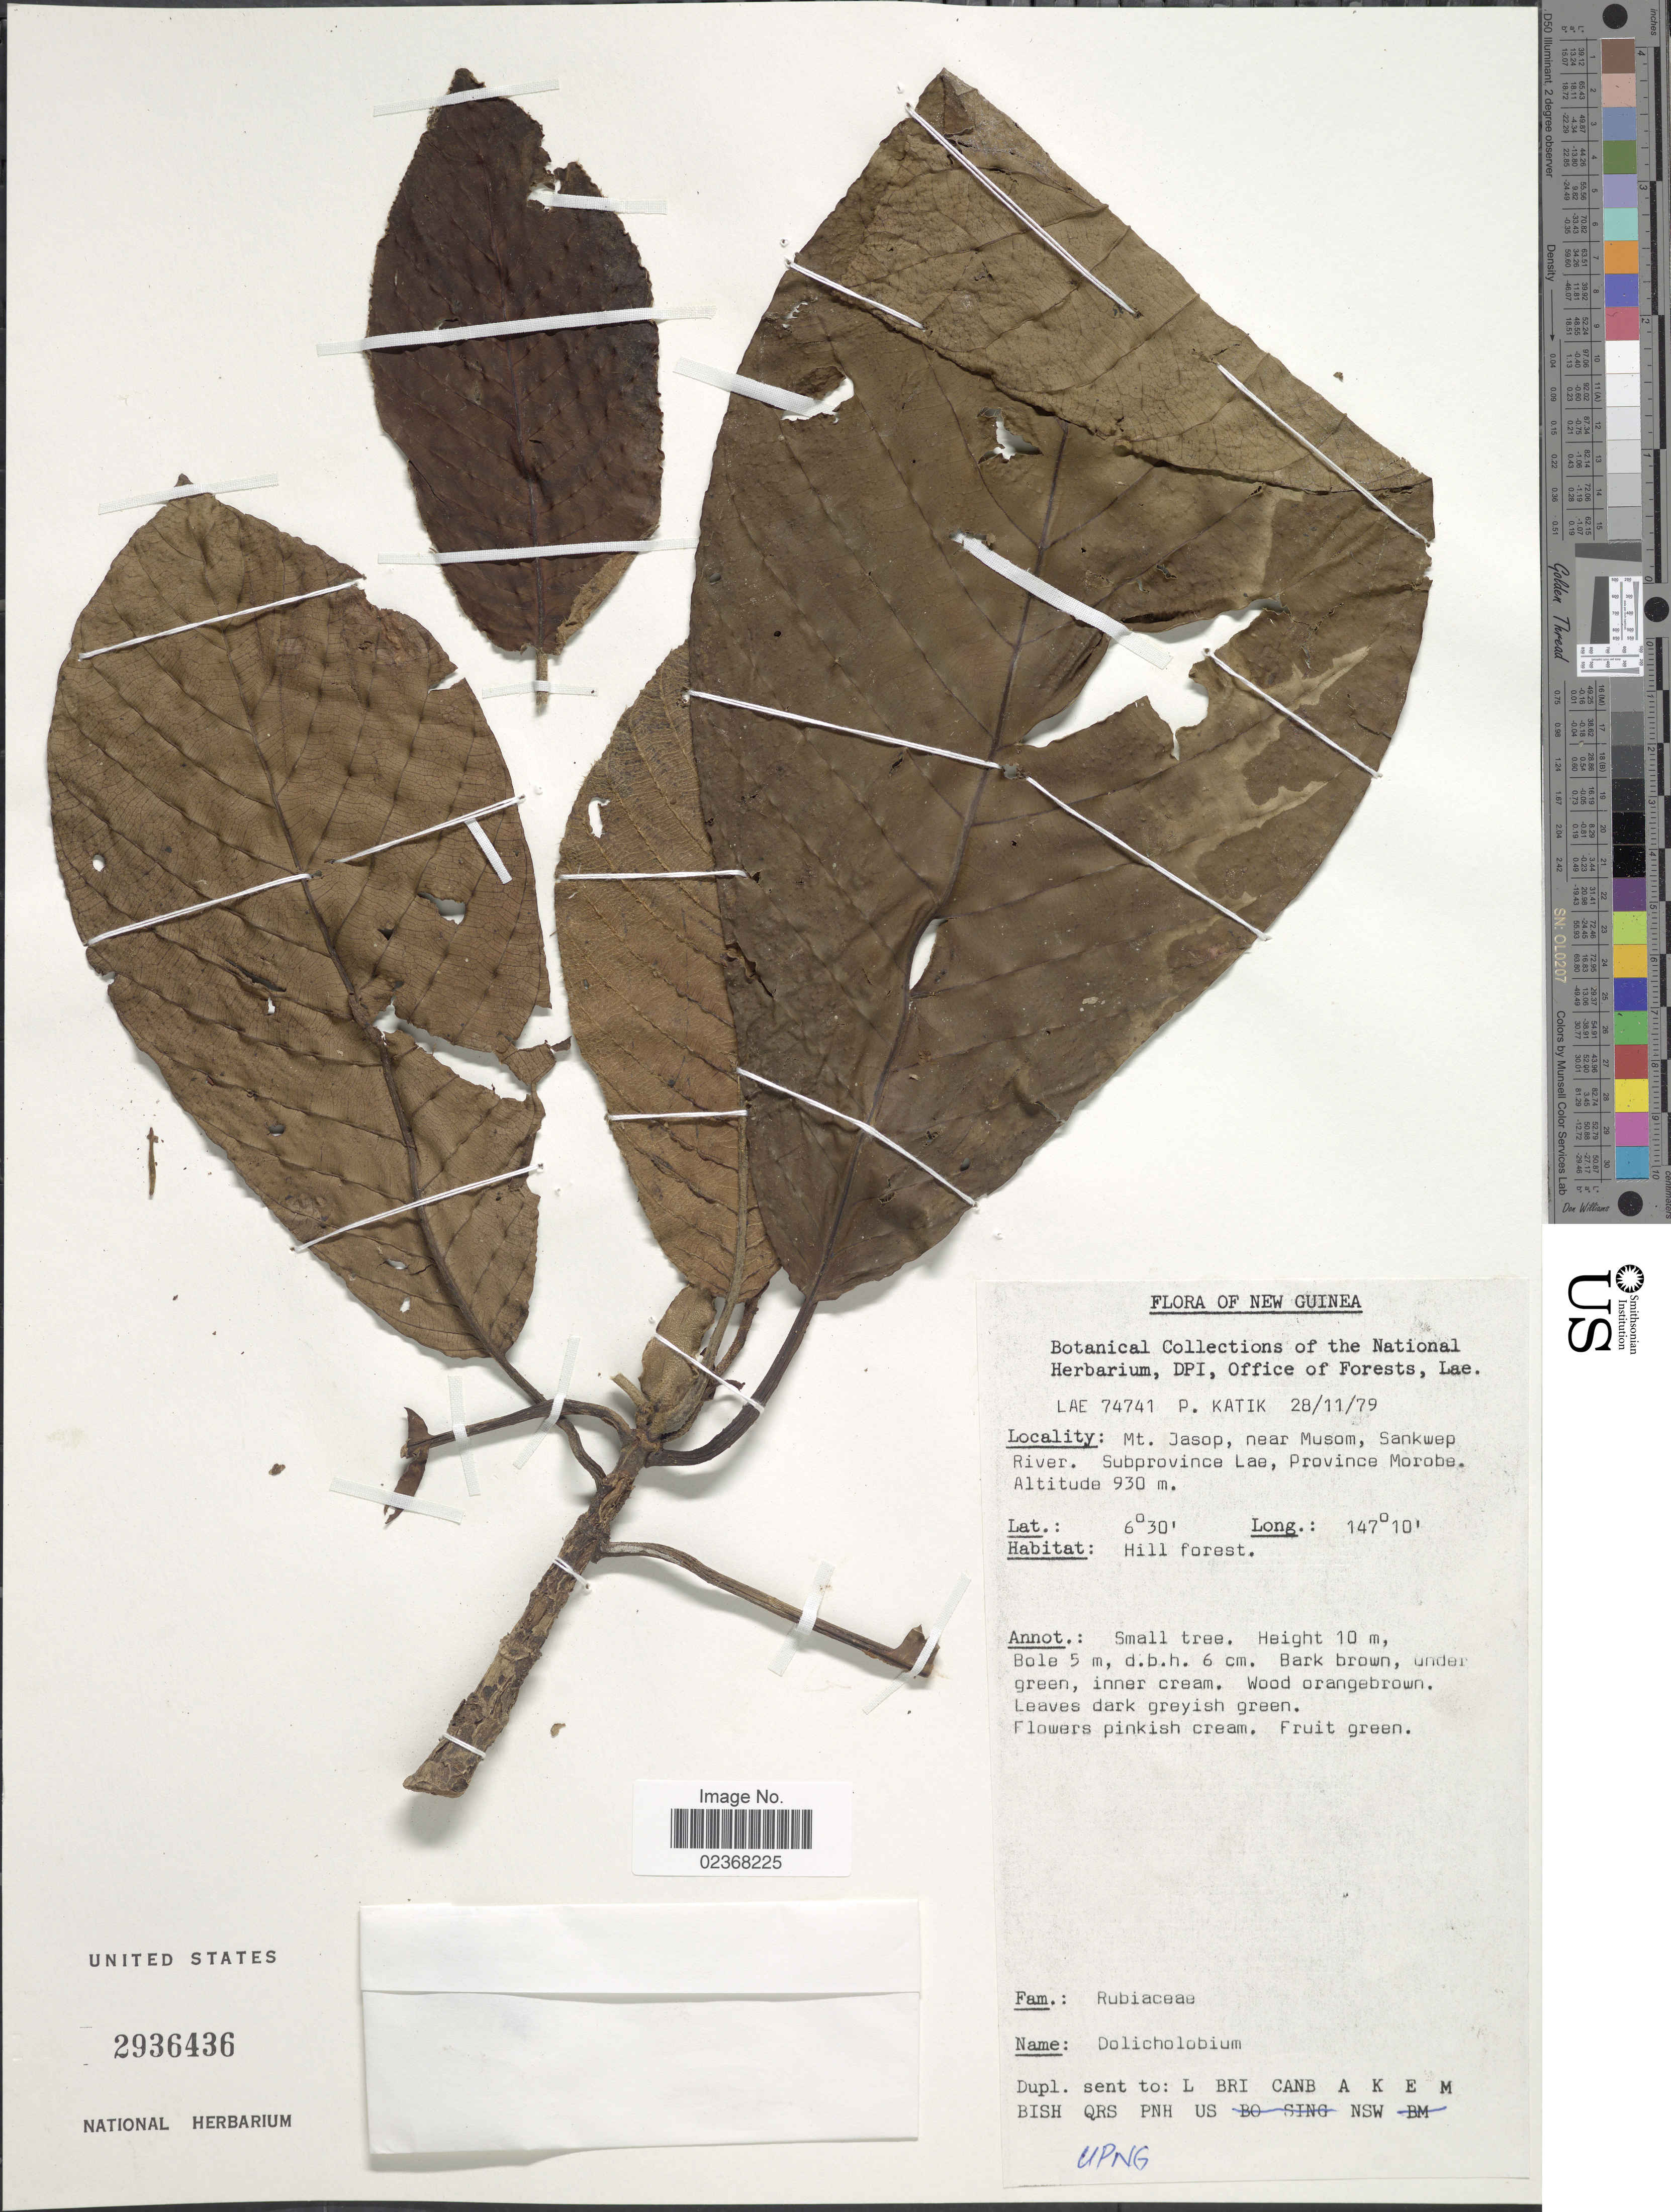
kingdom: Plantae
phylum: Tracheophyta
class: Magnoliopsida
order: Gentianales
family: Rubiaceae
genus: Dolicholobium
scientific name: Dolicholobium sp.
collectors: P. Katik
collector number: LAE 74741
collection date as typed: Transcribed d/m/y: 28/11/79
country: Papua New Guinea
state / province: Morobe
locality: Mt. Jasop, near Musom, Sankwep River, Subprovince Lae, Province Morobe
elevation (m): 930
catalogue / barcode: US 2936436